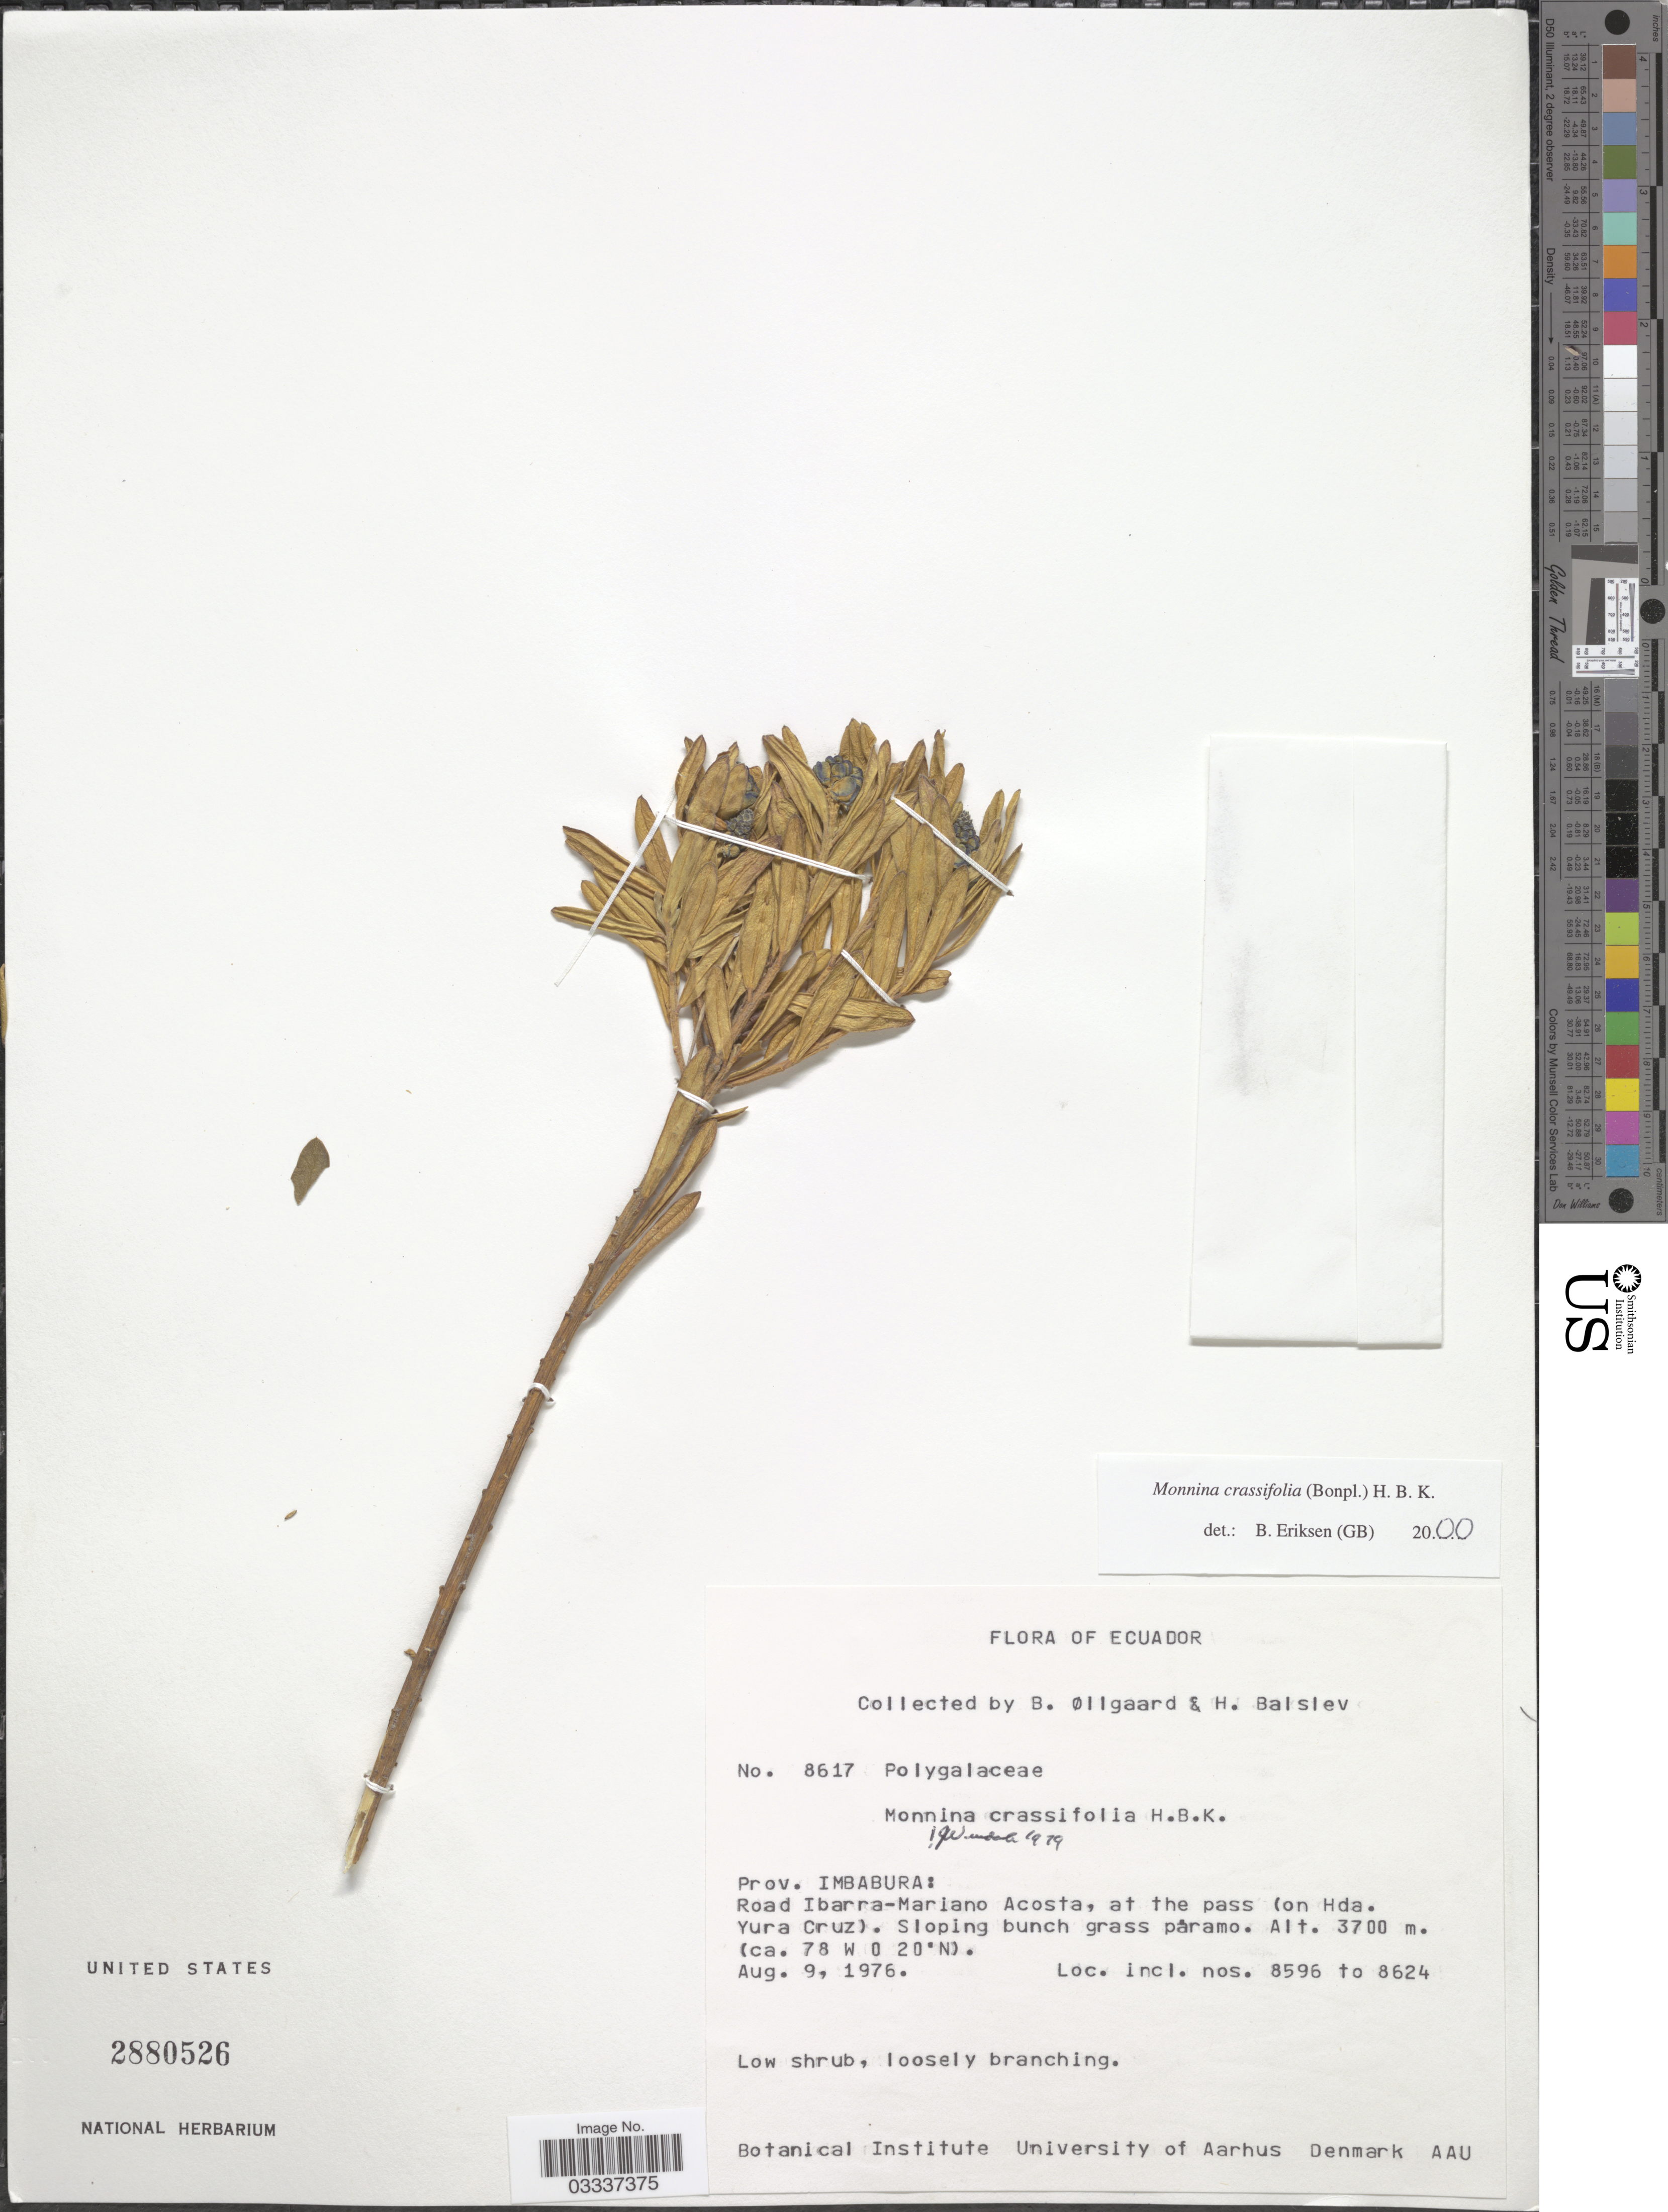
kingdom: Plantae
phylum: Tracheophyta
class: Magnoliopsida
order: Fabales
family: Polygalaceae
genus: Monnina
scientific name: Monnina crassifolia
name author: (Bonpl.) Kunth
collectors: B. Øllgaard & H. Balslev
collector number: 8617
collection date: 1976-08-09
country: Ecuador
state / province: Imbabura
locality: Road Ibarra-Mariano Acosta, at the pass (on Hda. Yura Cruz).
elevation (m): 3700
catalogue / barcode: US 2880526